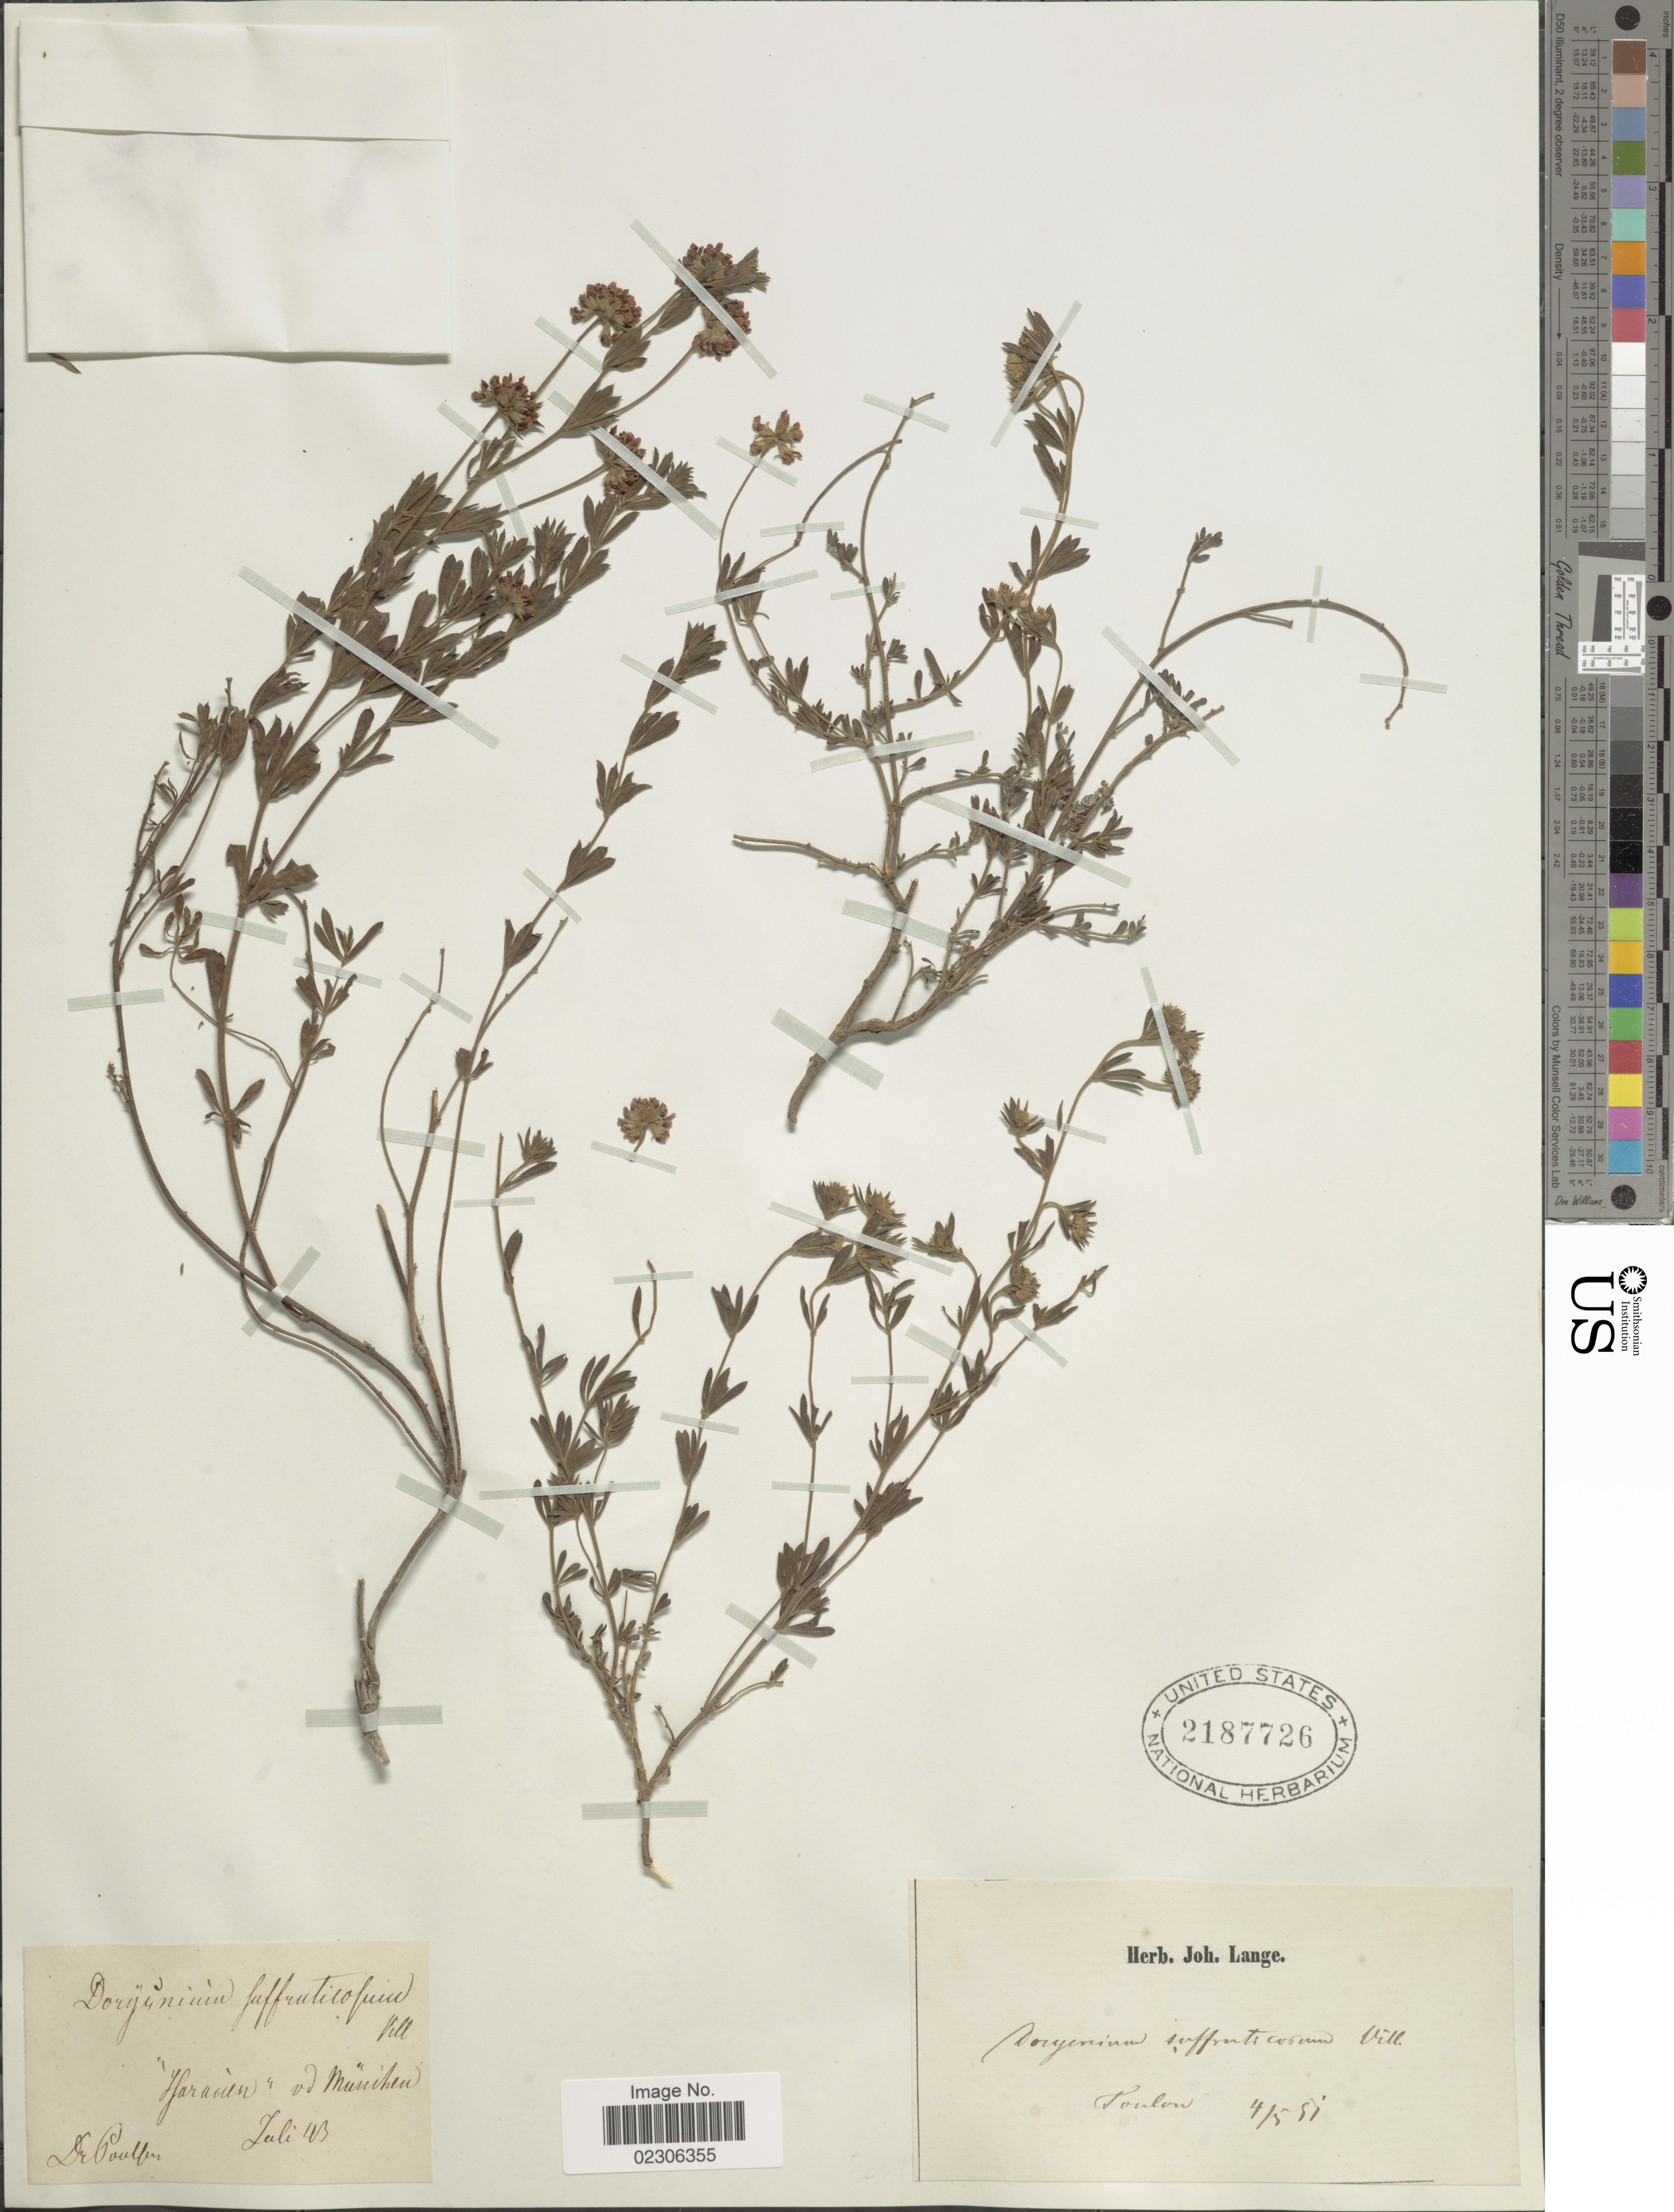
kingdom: Plantae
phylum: Tracheophyta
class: Magnoliopsida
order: Fabales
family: Fabaceae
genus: Dorycnium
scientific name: Dorycnium suffruticosum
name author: Vill.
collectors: Poulfen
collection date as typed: Transcribed d/m/y: /7/43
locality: Toulan, Hjaravien vd Munchen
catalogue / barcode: US 2187726